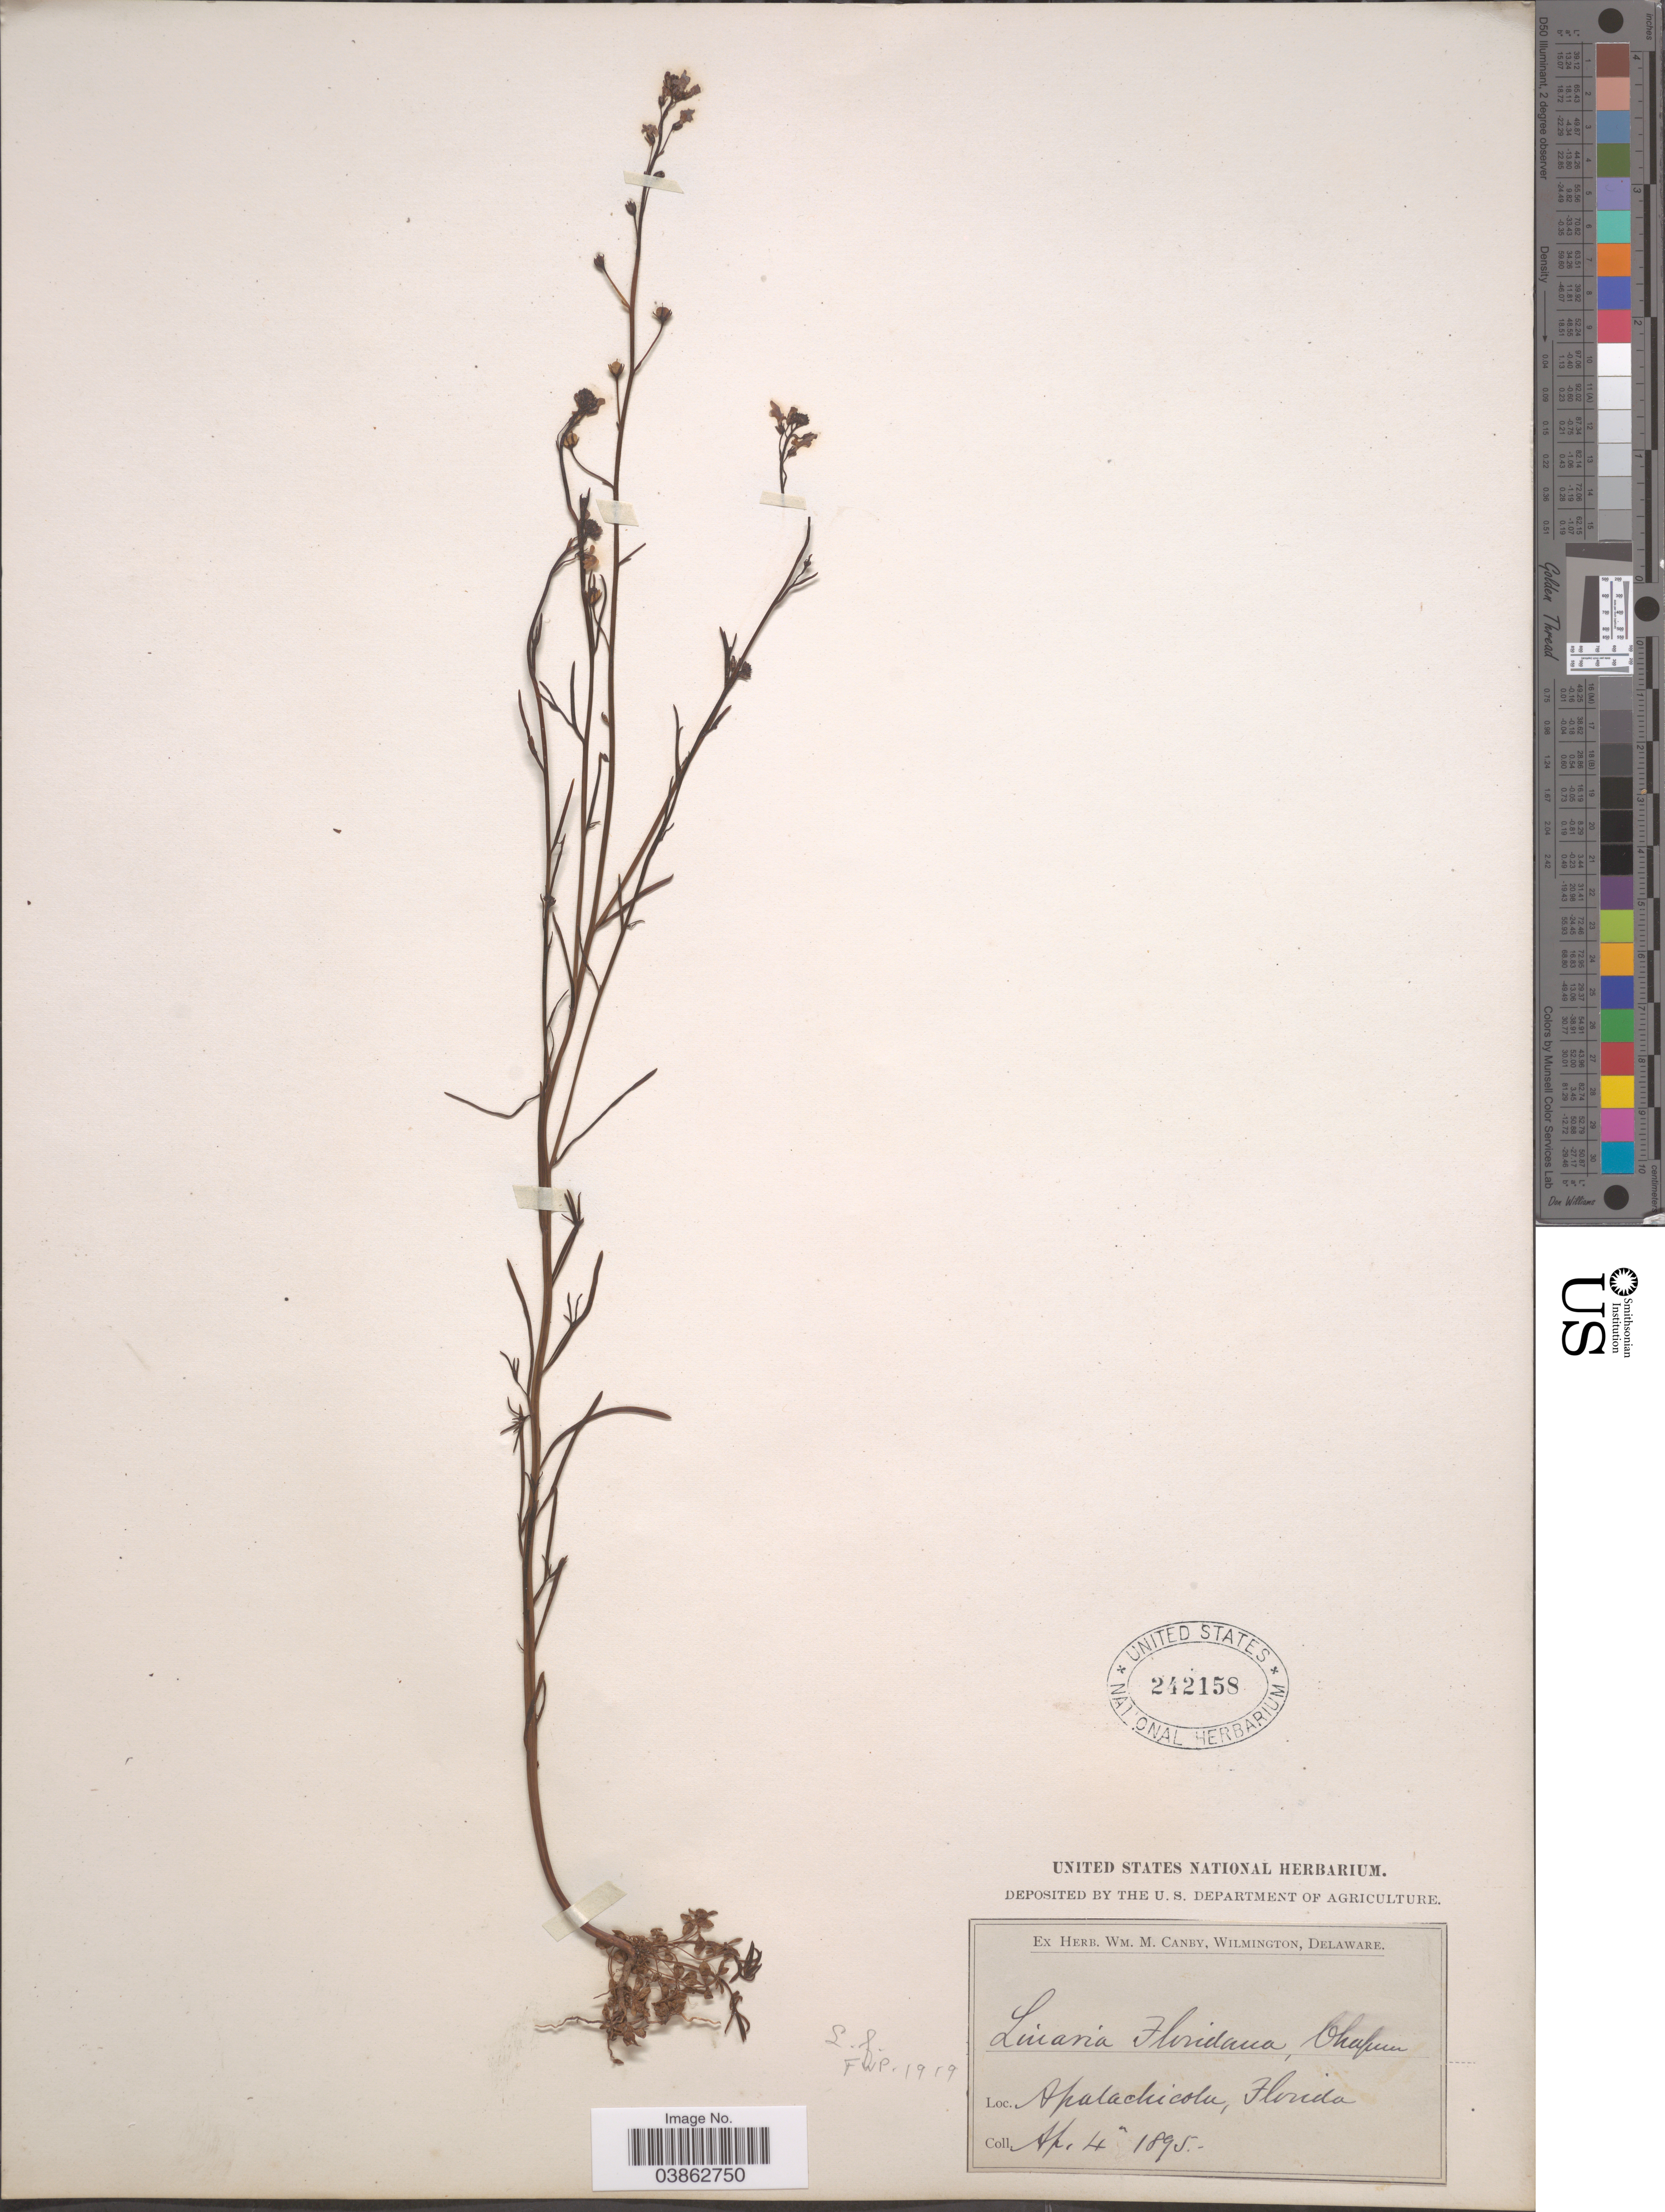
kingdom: Plantae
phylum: Tracheophyta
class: Magnoliopsida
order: Lamiales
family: Plantaginaceae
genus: Linaria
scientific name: Linaria floridana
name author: Chapm.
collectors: ex herb. W.M. Canby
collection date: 1895-04-04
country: United States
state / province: Florida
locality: Apalachicola.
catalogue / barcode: US 242158